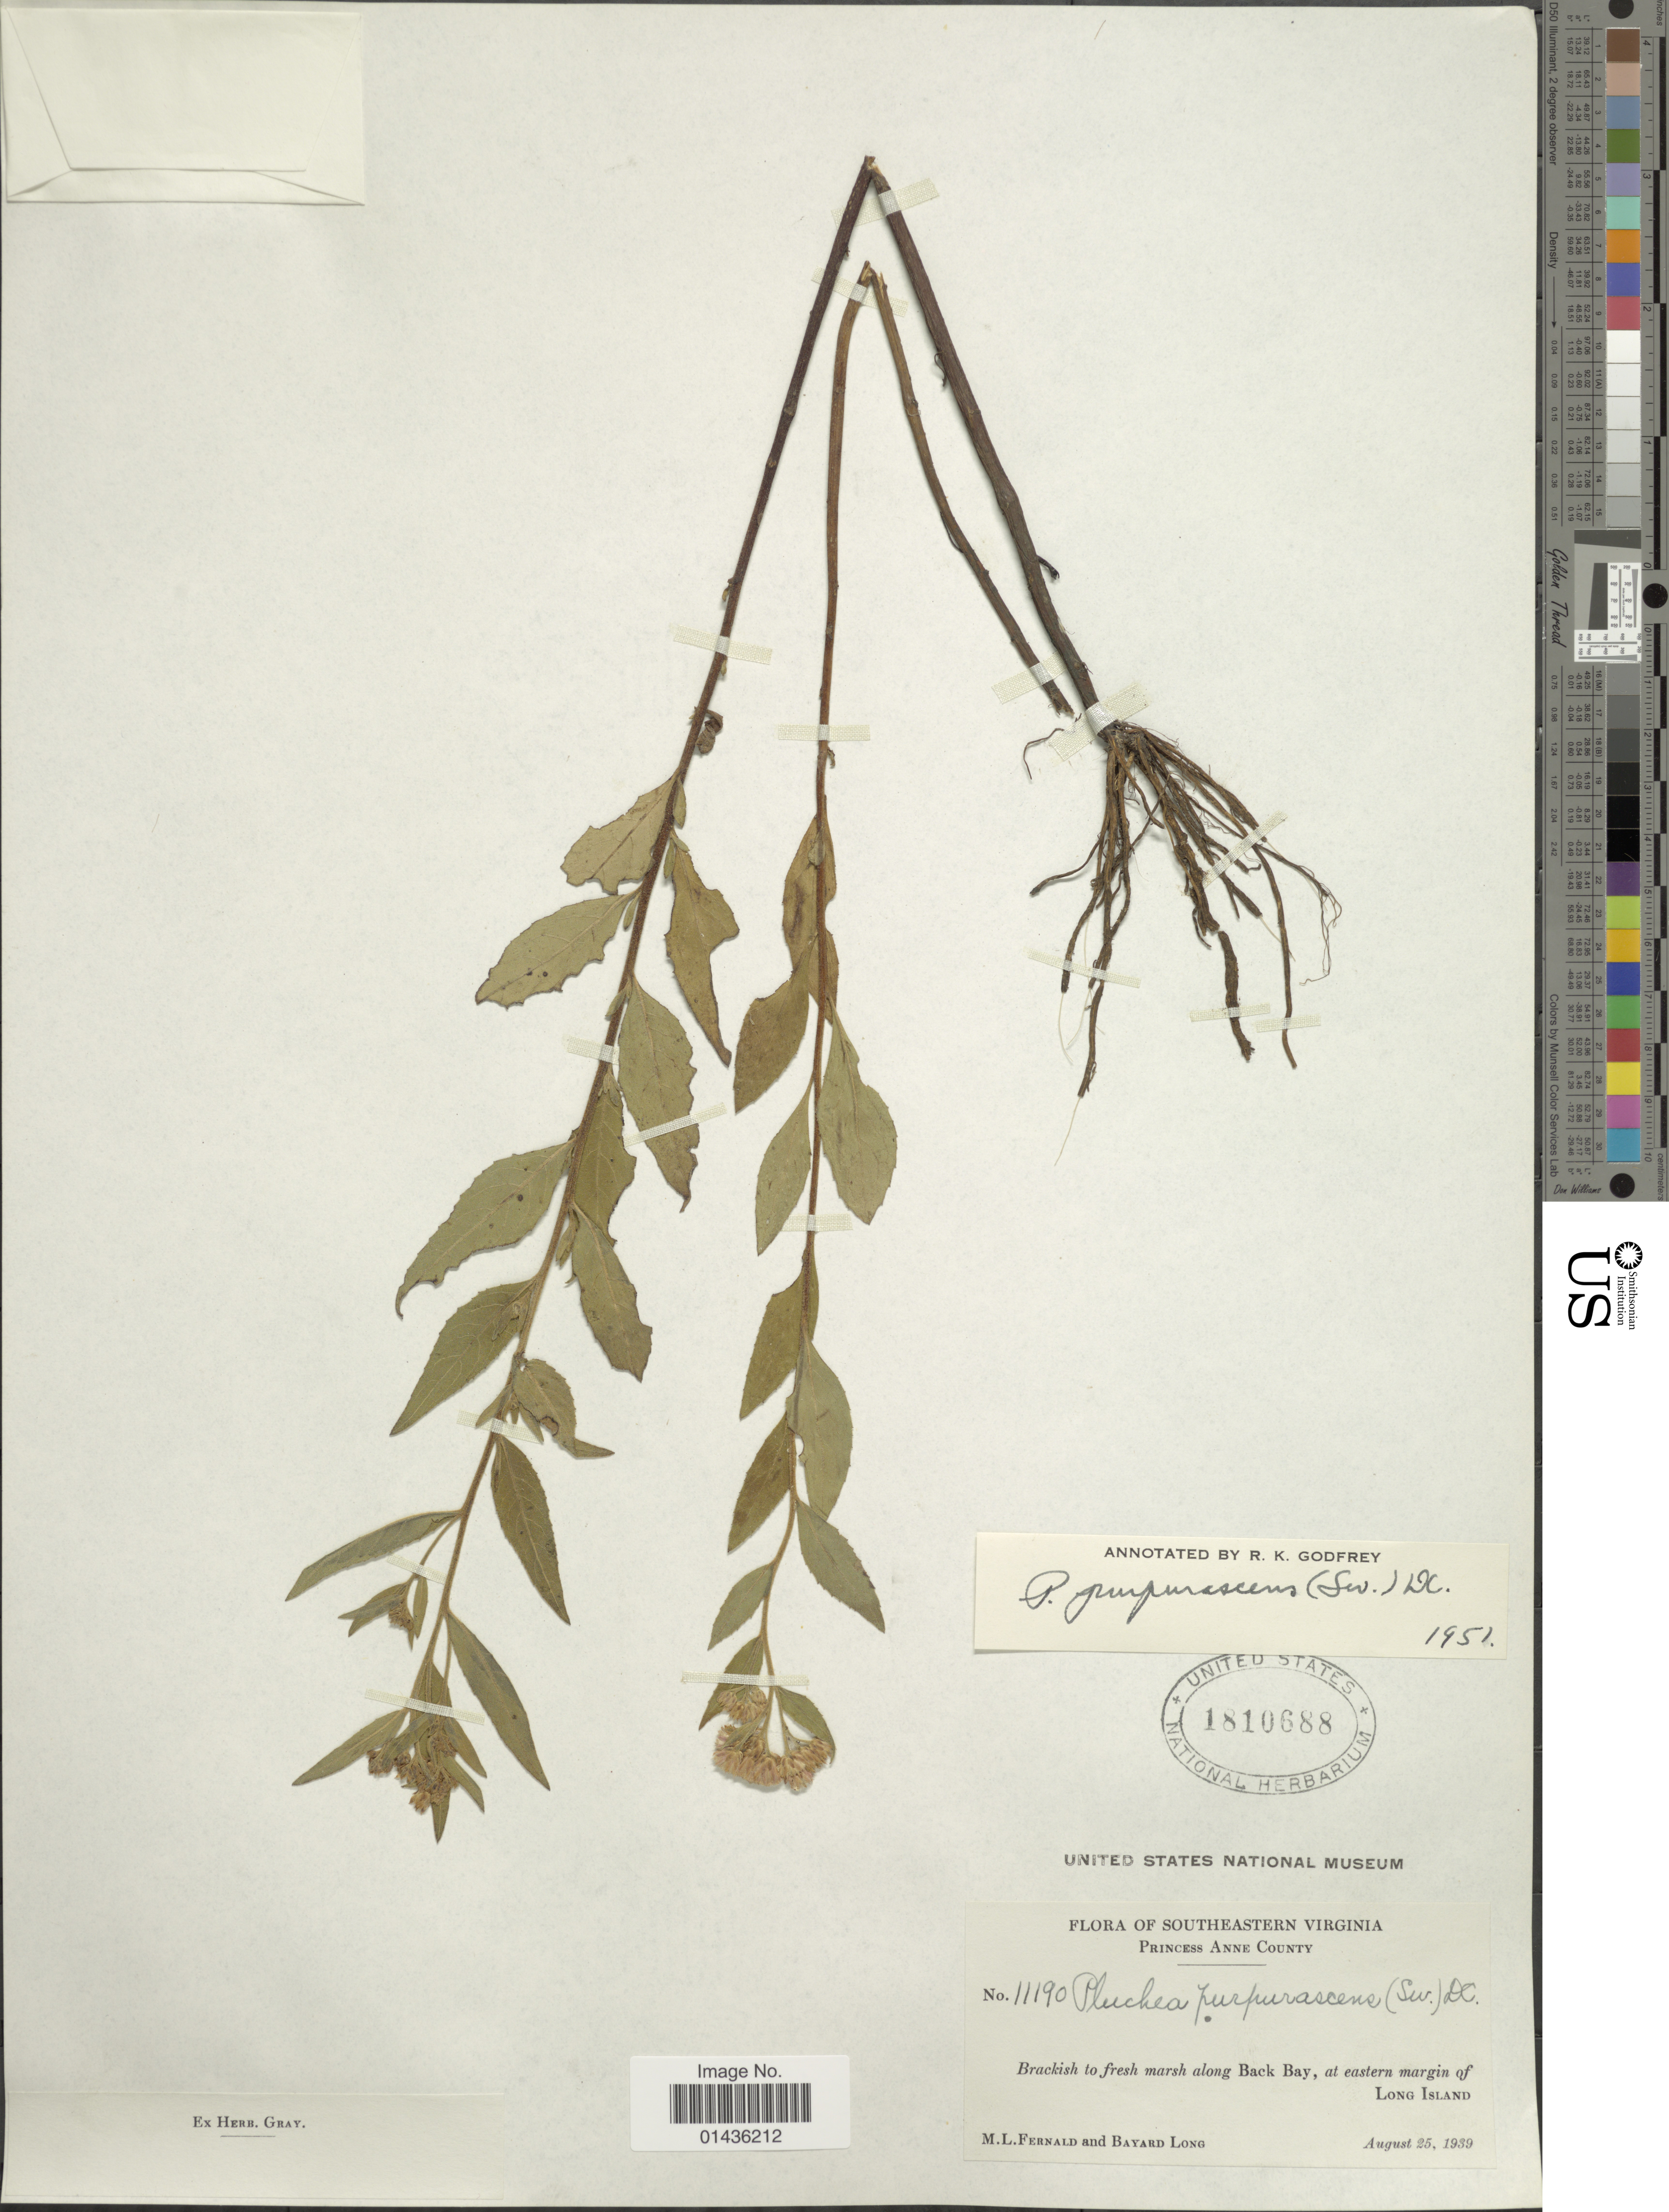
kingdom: Plantae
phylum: Tracheophyta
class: Magnoliopsida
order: Asterales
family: Asteraceae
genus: Pluchea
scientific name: Pluchea odorata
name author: (L.) Cass.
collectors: M. L. Fernald & B. Long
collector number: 11190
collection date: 1939-08-25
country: United States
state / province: Virginia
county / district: City of Virginia Beach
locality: Southeastern Virginia, Princess Anne (=historic county name) County, Brackish to fresh marsh along Back Bay, at eastern margin of Long Island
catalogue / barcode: US 1810688